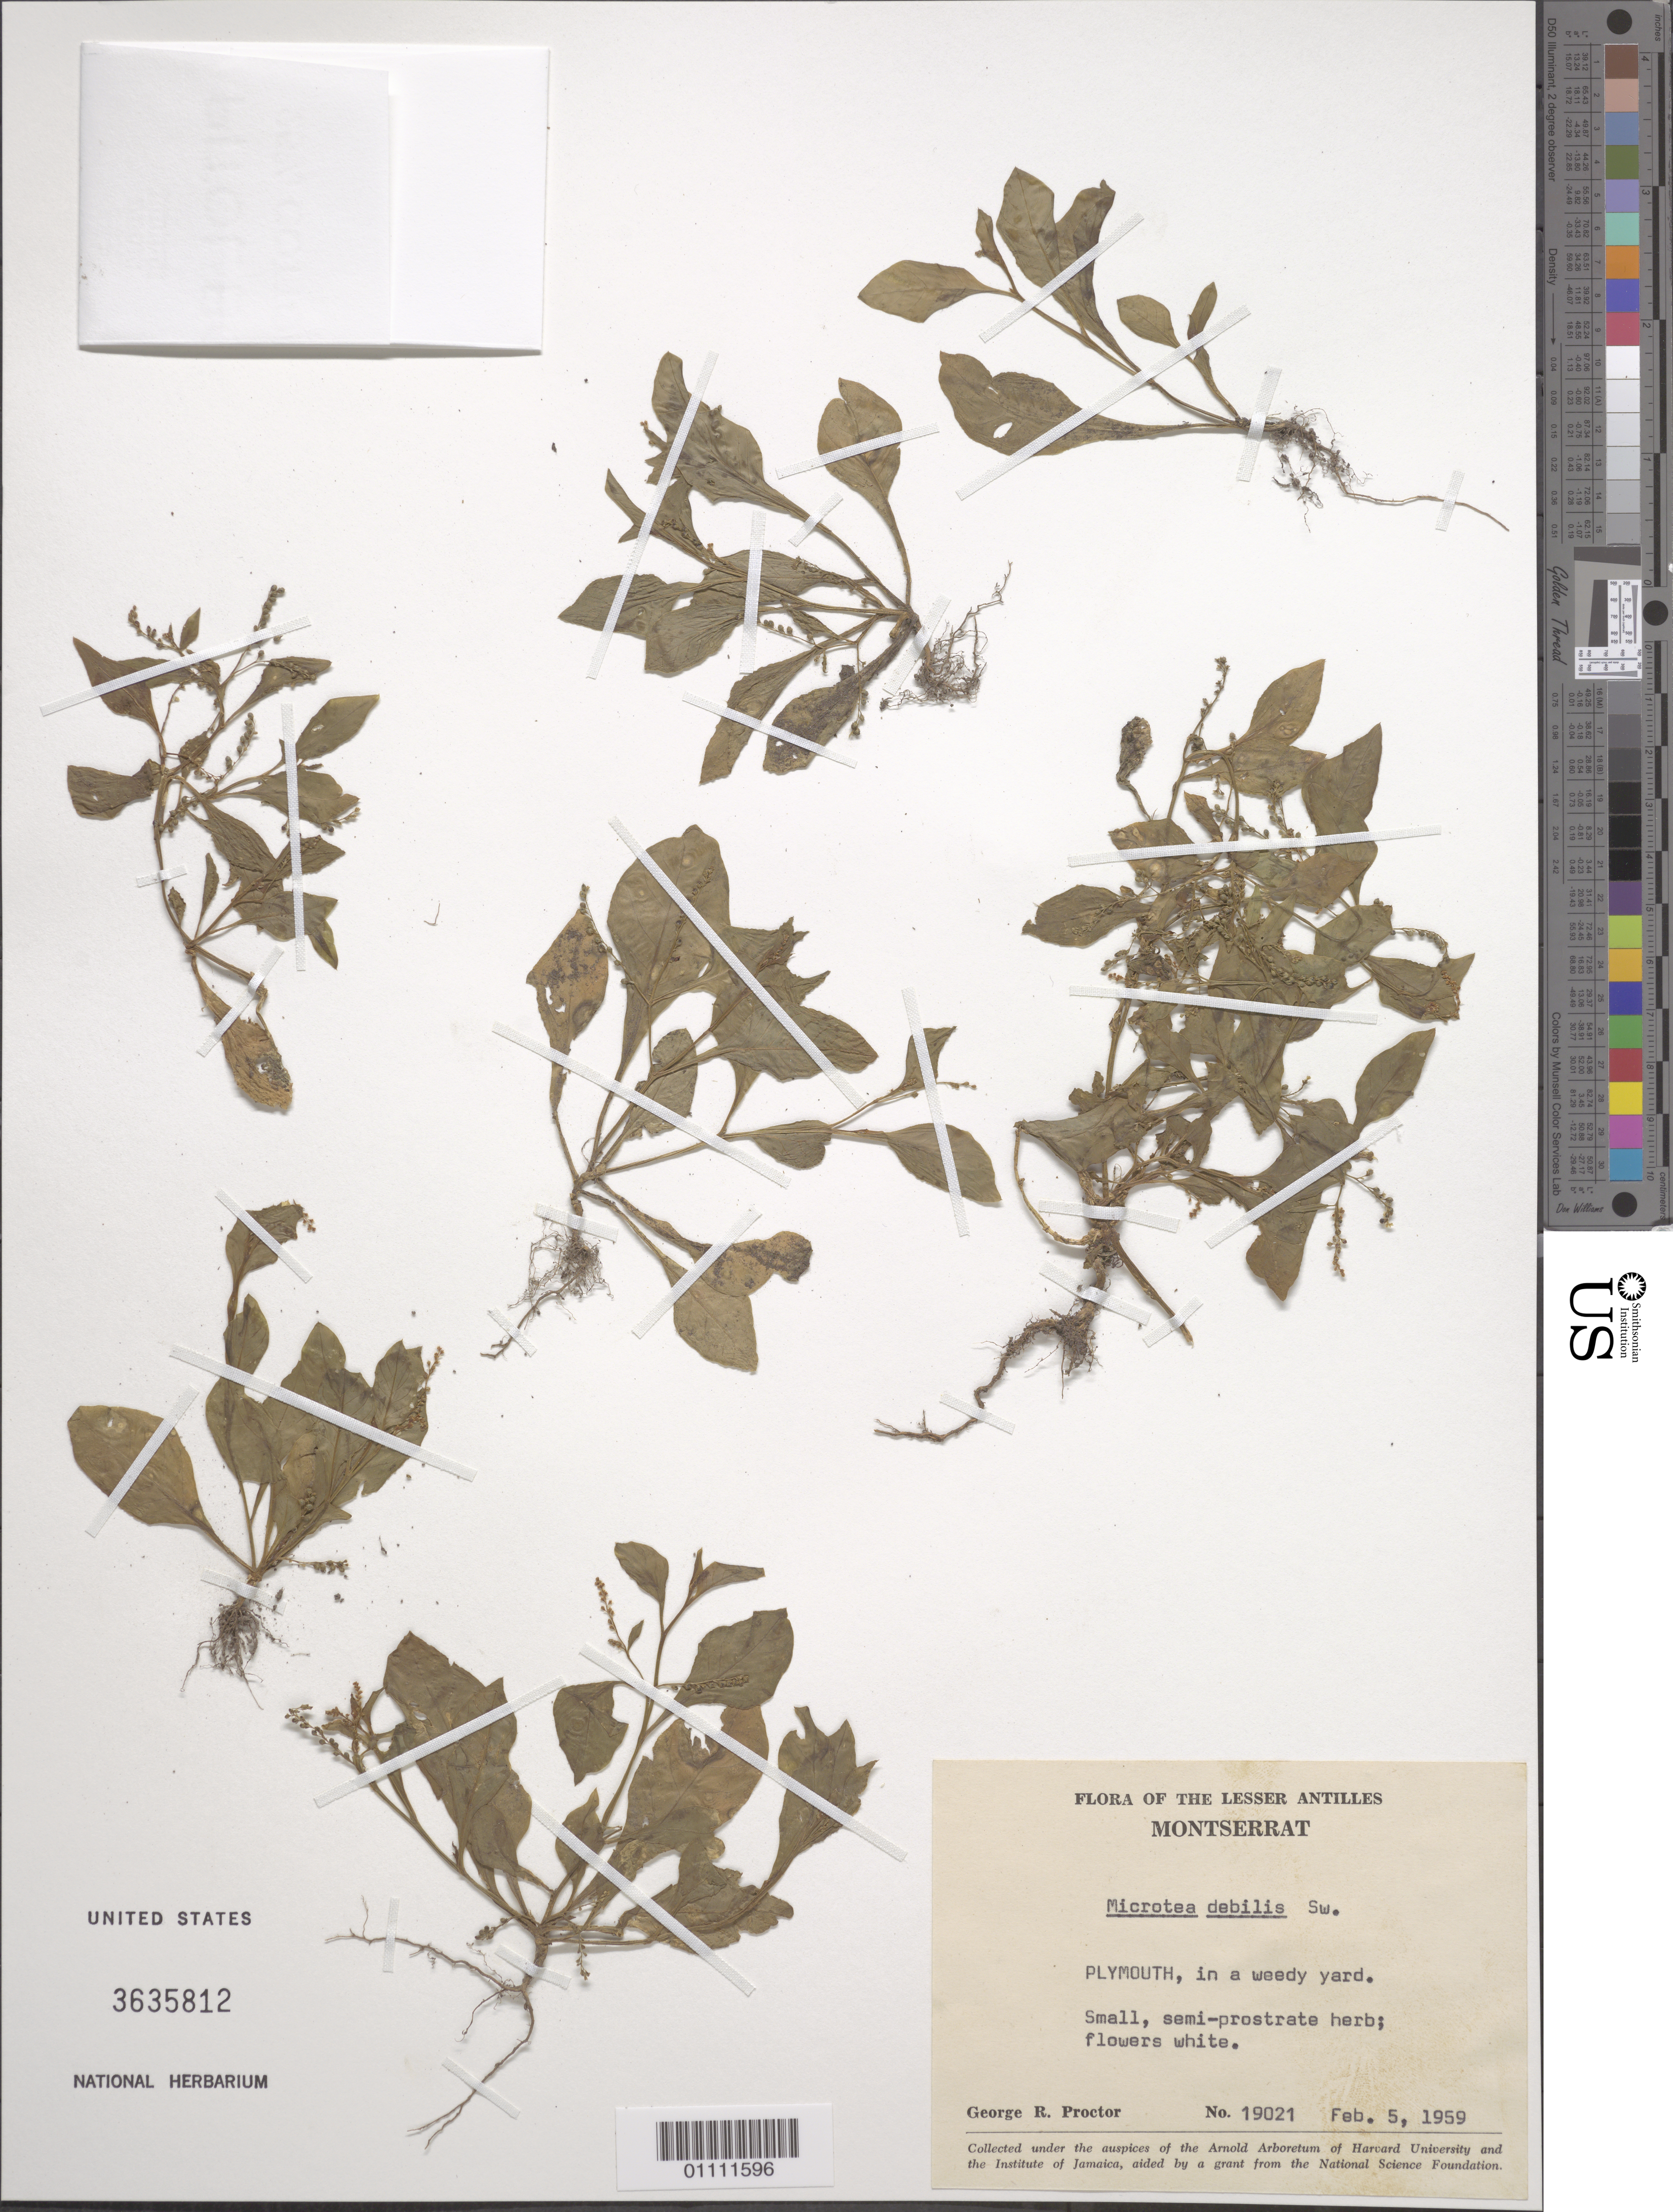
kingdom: Plantae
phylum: Tracheophyta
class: Magnoliopsida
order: Caryophyllales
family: Microteaceae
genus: Microtea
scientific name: Microtea debilis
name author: Sw.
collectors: G. R. Proctor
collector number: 19021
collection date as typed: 05 Feb 1959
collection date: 1959-02-05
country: Montserrat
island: Montserrat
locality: Plymouth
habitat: In a weedy yard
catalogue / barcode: US 3635812